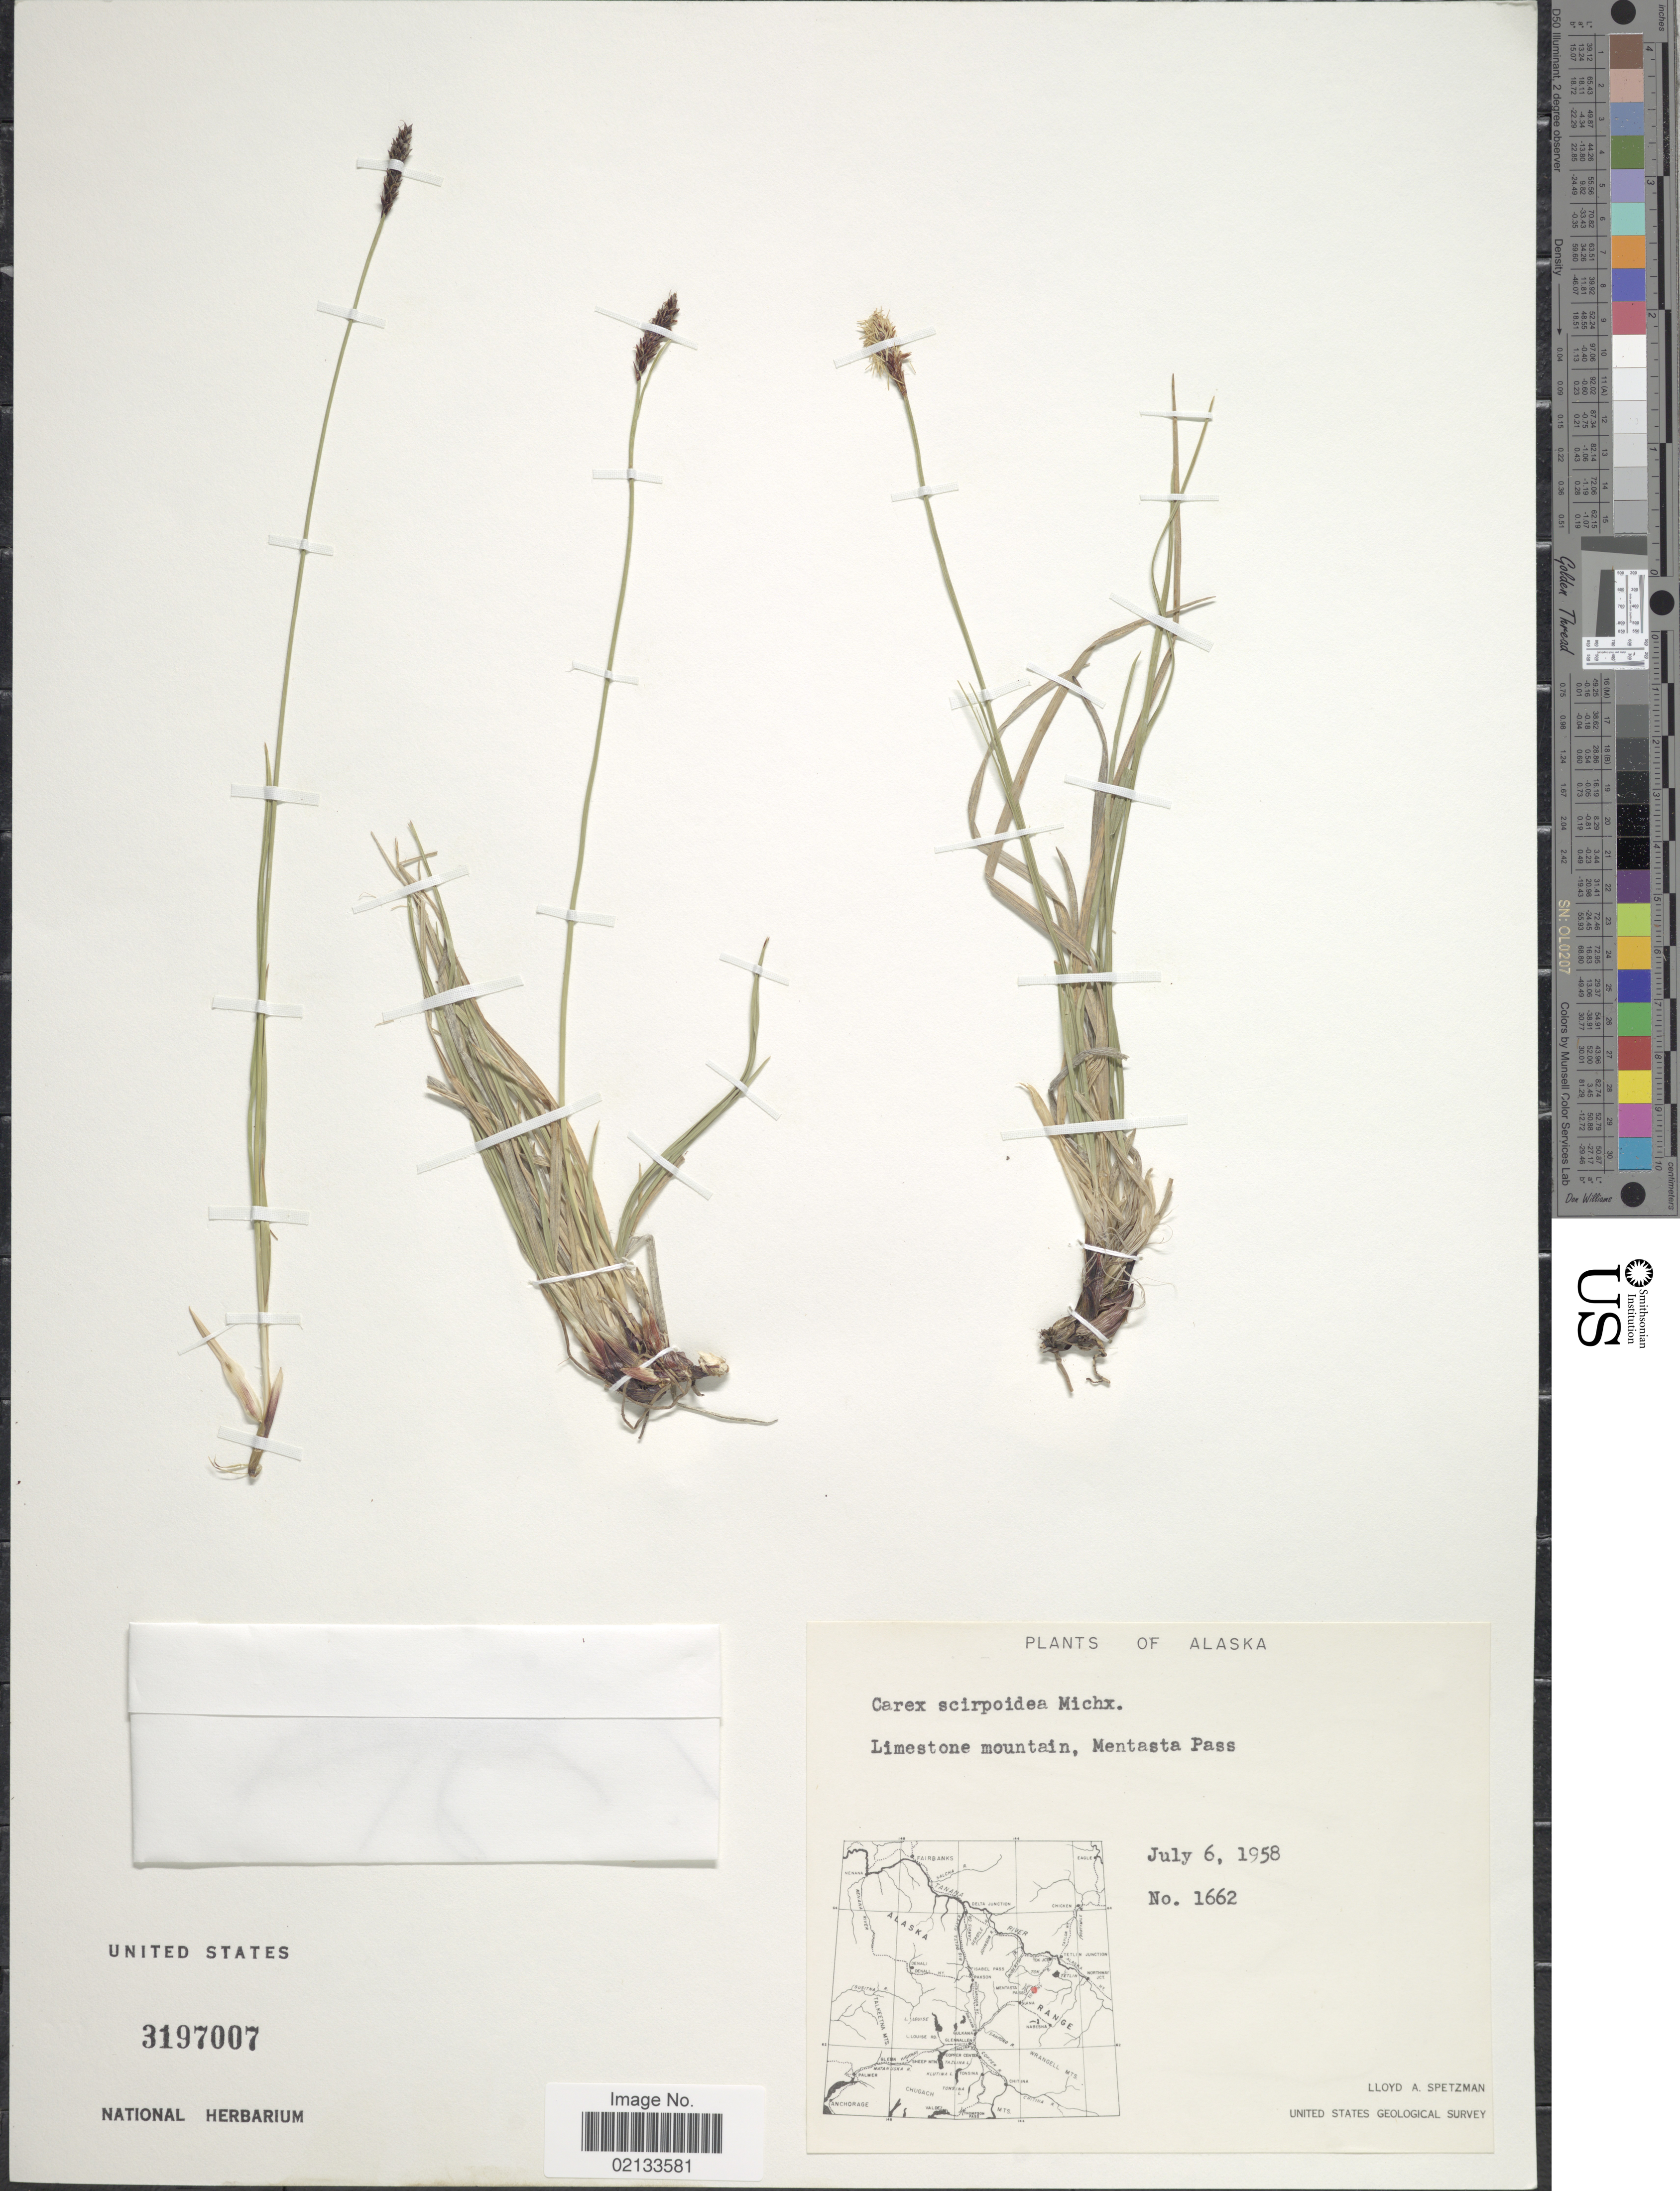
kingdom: Plantae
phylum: Tracheophyta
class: Liliopsida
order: Poales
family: Cyperaceae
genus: Carex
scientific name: Carex scirpoidea subsp. scirpoidea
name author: Michx.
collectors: L. Spetzman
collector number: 1662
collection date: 1958-07-06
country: United States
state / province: Alaska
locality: Limestone mountain, Mentasta Pass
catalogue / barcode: US 3197007